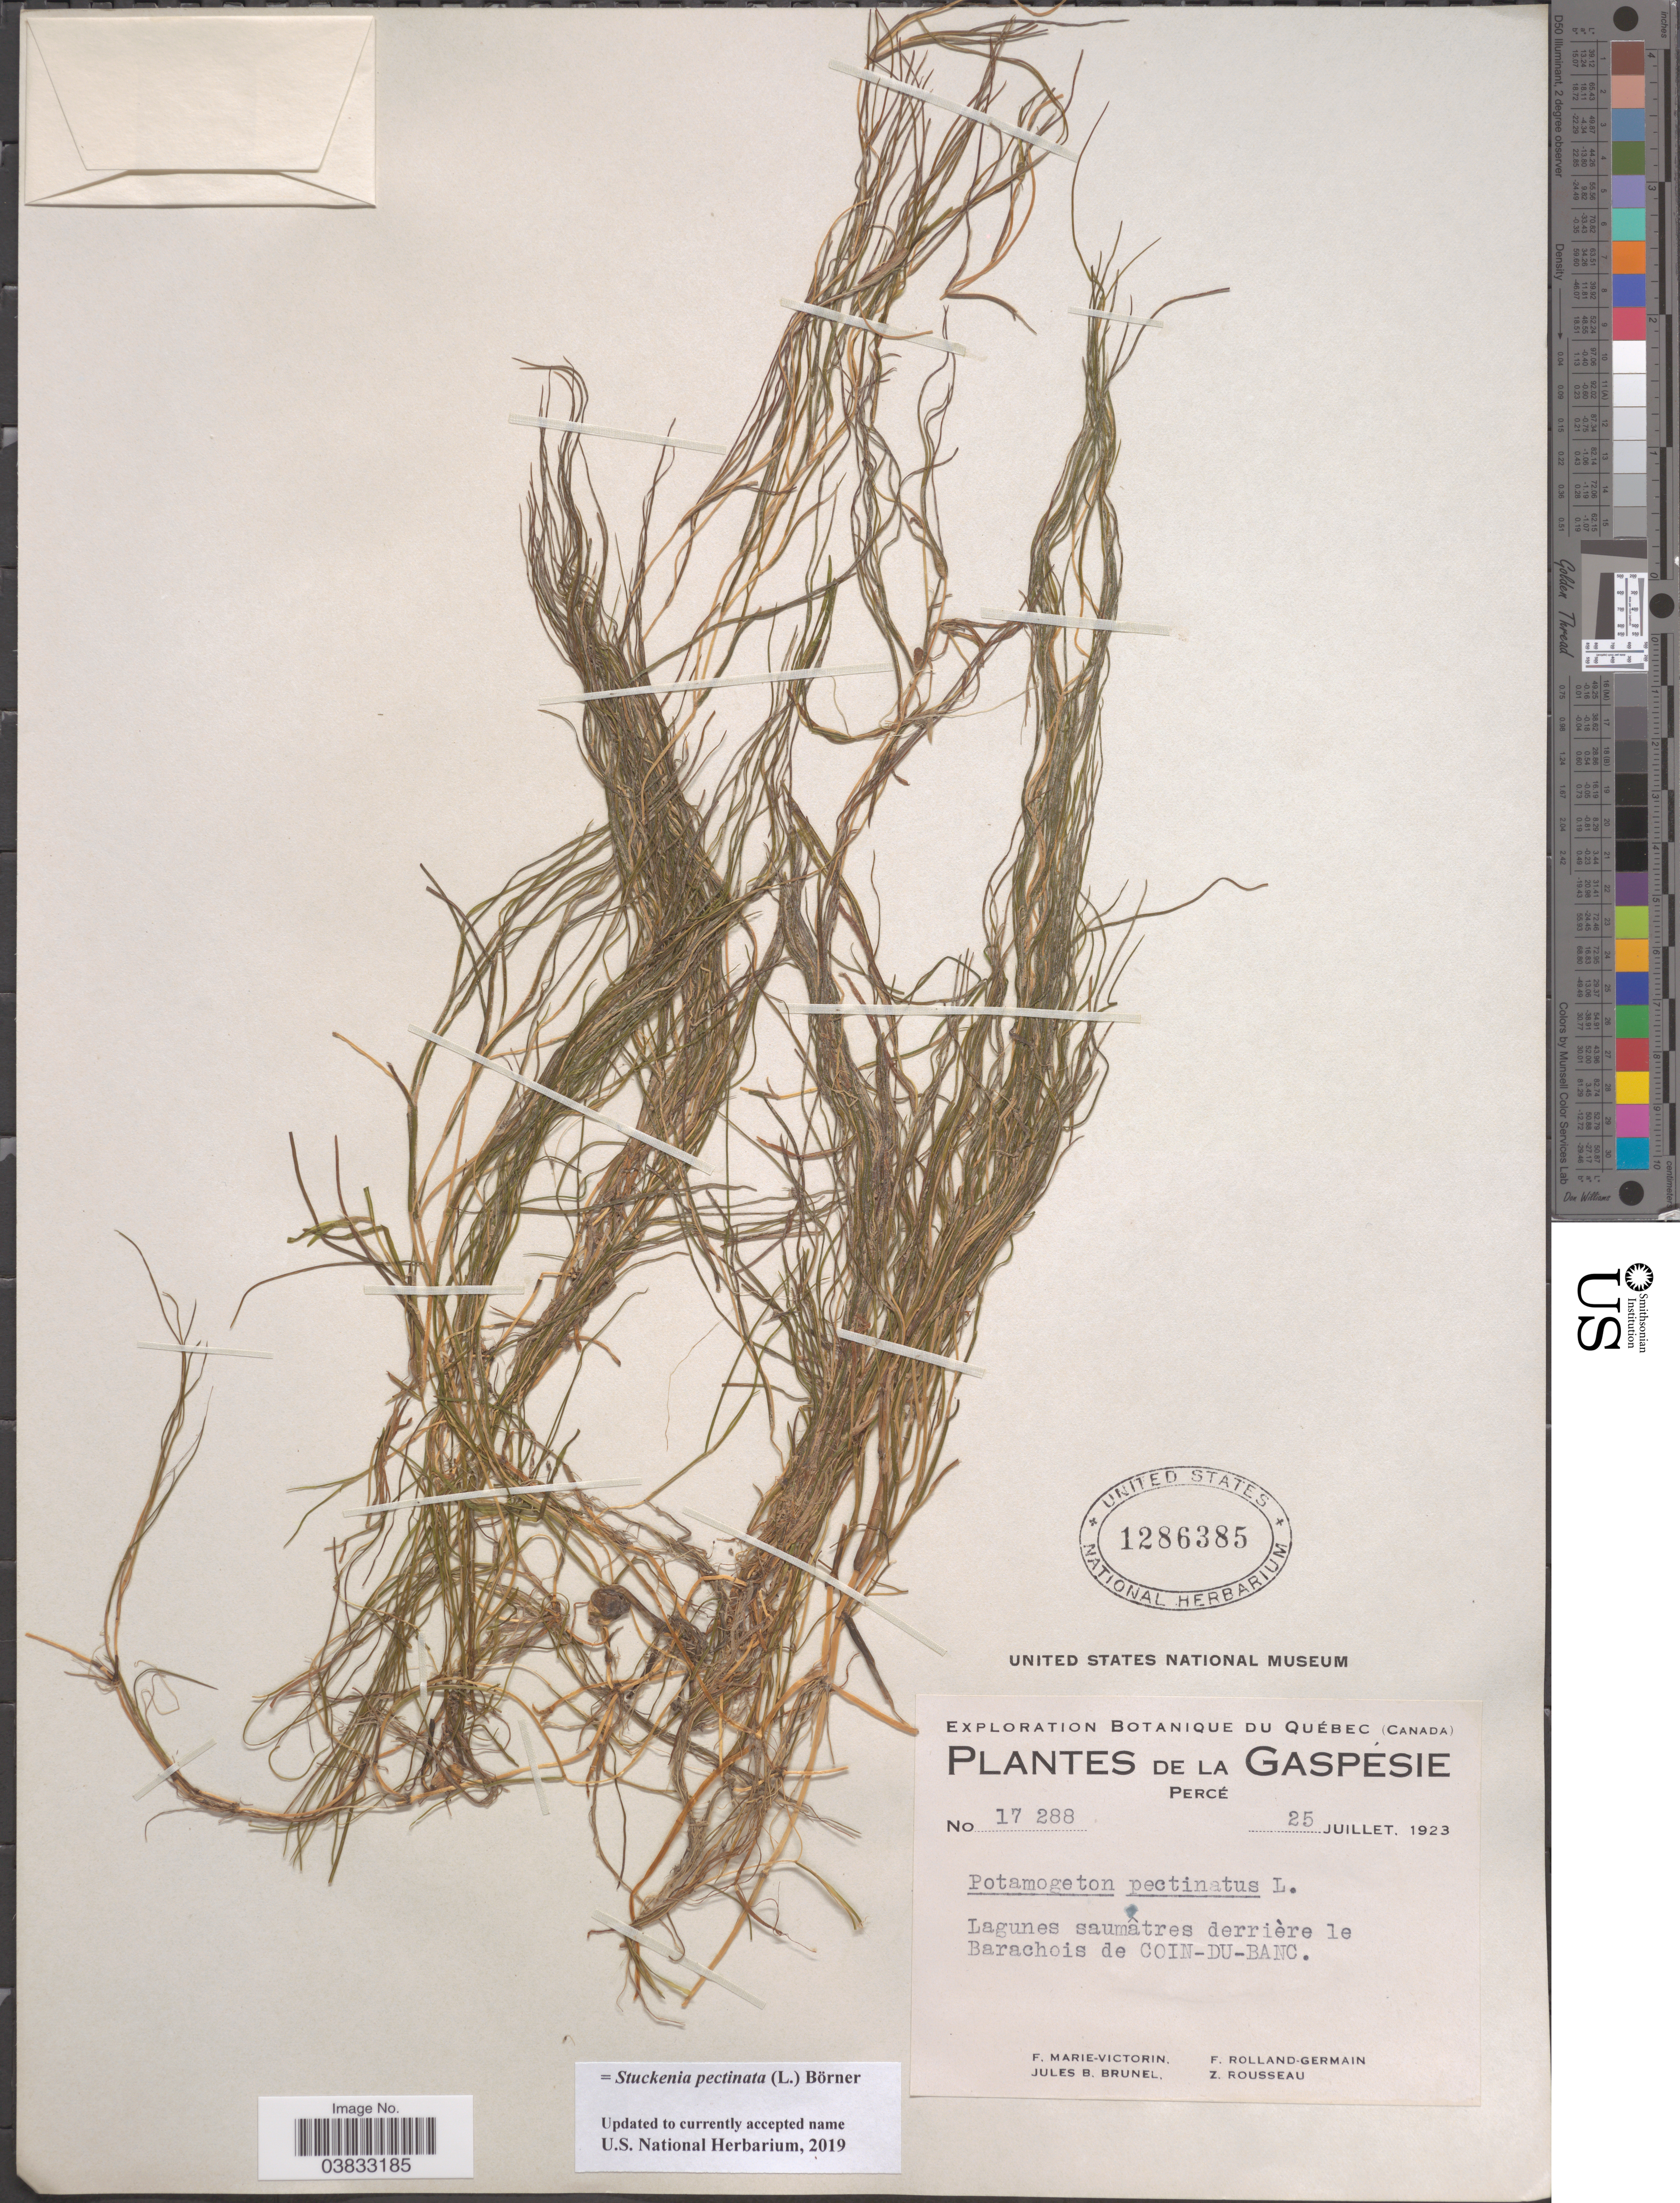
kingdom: Plantae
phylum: Tracheophyta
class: Liliopsida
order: Alismatales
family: Potamogetonaceae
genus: Stuckenia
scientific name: Stuckenia pectinata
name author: (L.) Börner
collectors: F. Marie-Victorin, Rolland-Germain, J. Brunel & Z. Rousseau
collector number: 17288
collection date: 1923-07-25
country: Canada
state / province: Quebec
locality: La Gaspésie. Percé. Lagunes saumâtres derrière le Barachois de Coin-Du-Banc.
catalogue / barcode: US 1286385